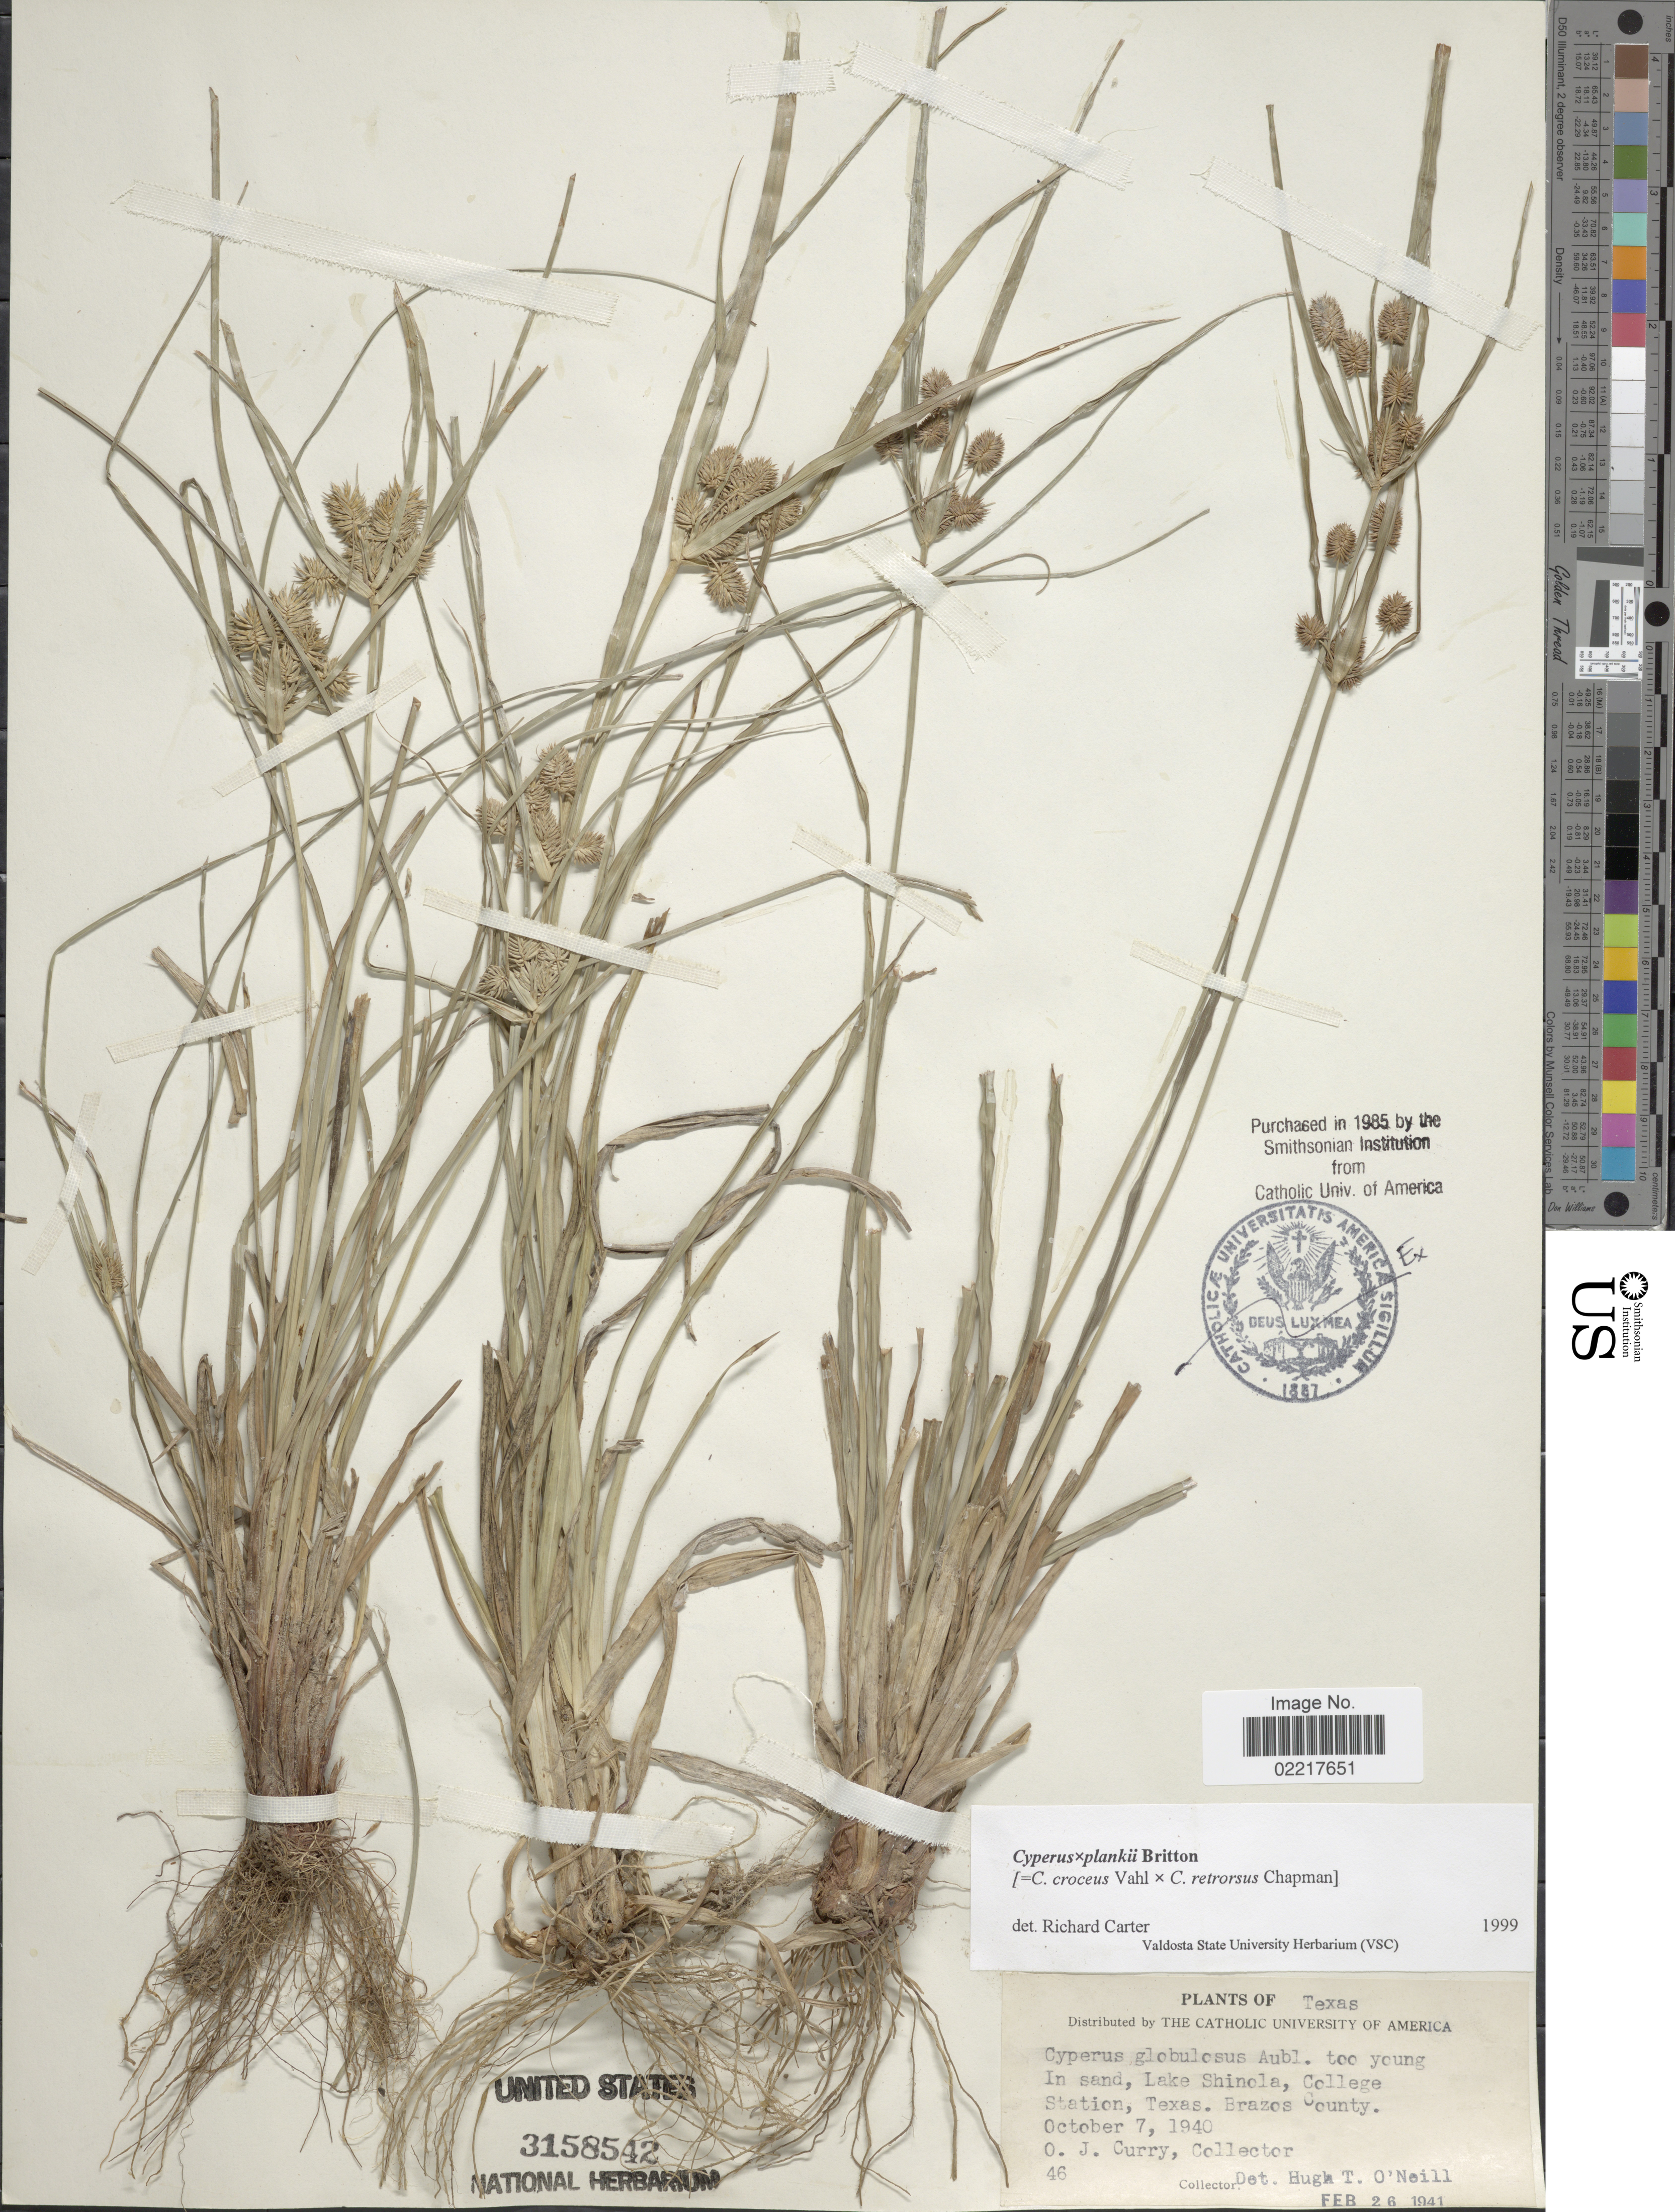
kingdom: Plantae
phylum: Tracheophyta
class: Liliopsida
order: Poales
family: Cyperaceae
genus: Cyperus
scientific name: Cyperus x plankii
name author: Britton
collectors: O. Curry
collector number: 46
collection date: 1940-10-07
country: United States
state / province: Texas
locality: Lake Shinola, College Station, Brazos County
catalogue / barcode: US 3158542